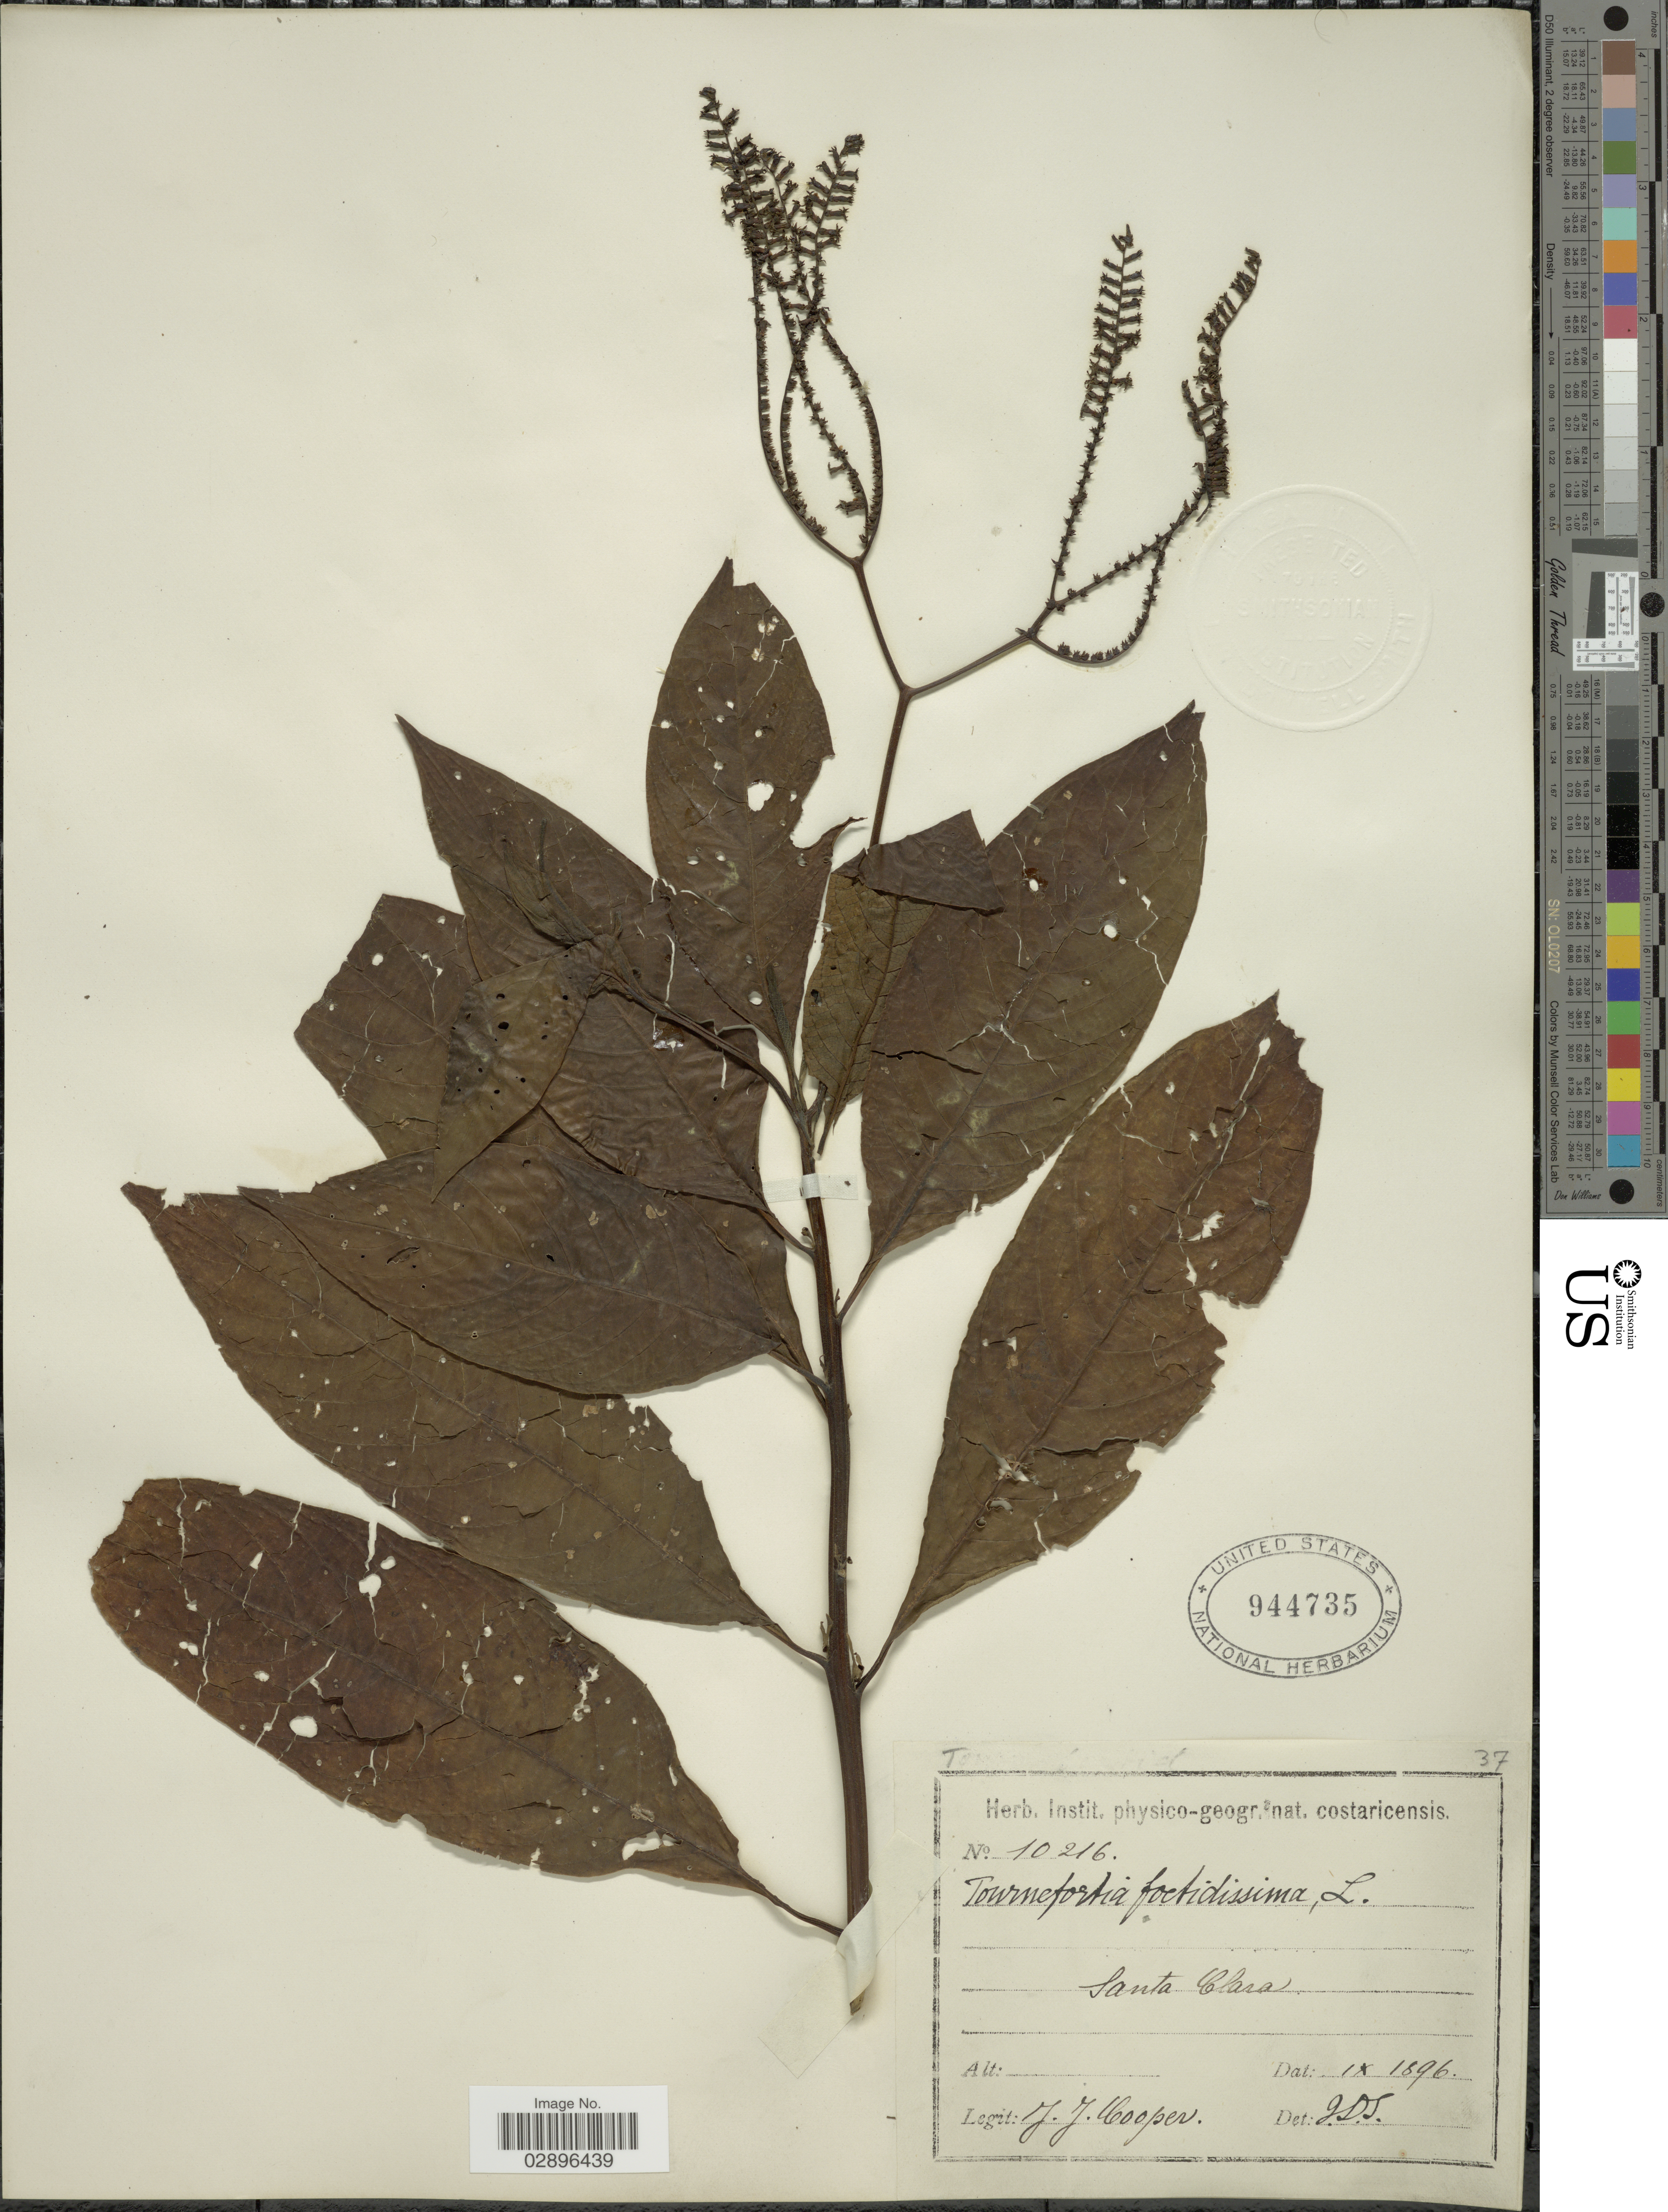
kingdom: Plantae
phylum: Tracheophyta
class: Magnoliopsida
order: Boraginales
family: Heliotropiaceae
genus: Tournefortia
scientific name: Tournefortia glabra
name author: L.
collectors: J. J. Cooper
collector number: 10216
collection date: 1896-09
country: Costa Rica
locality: Santa Clara.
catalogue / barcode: US 944735